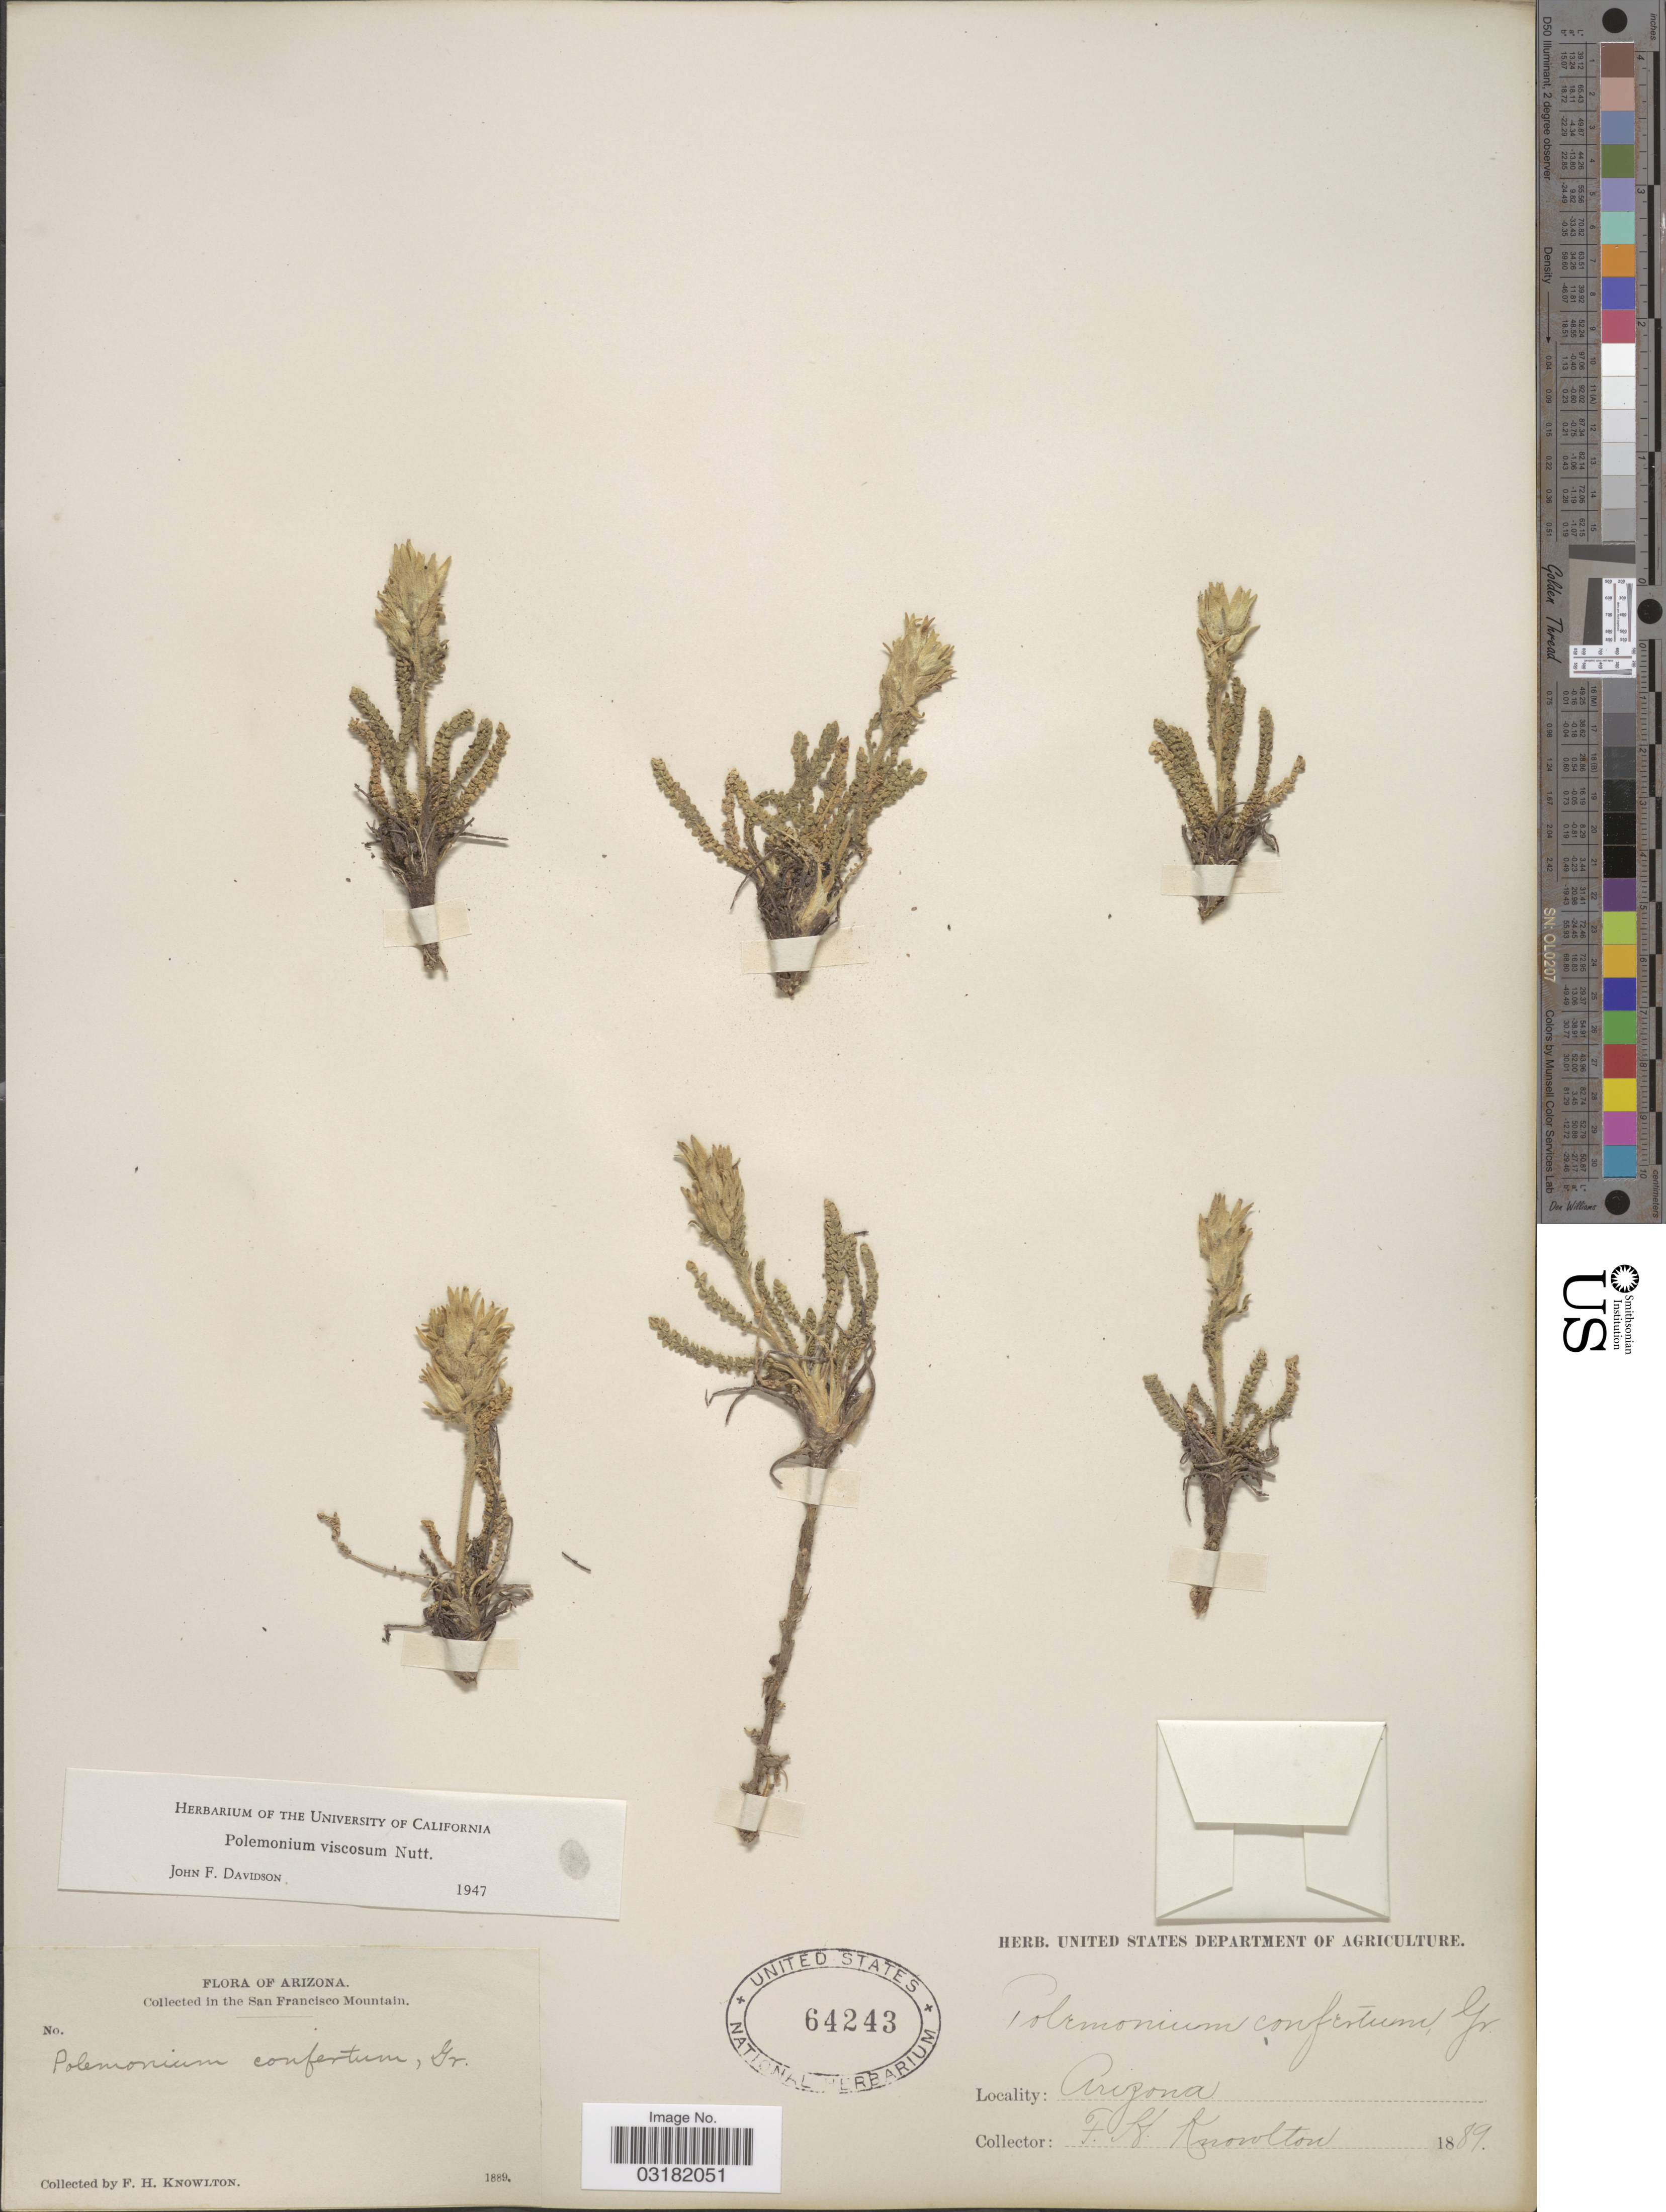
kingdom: Plantae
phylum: Tracheophyta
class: Magnoliopsida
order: Ericales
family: Polemoniaceae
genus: Polemonium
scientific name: Polemonium viscosum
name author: Nutt.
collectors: F. H. Knowlton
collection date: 1889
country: United States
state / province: Arizona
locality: In the San Francisco Mountain.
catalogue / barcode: US 64243